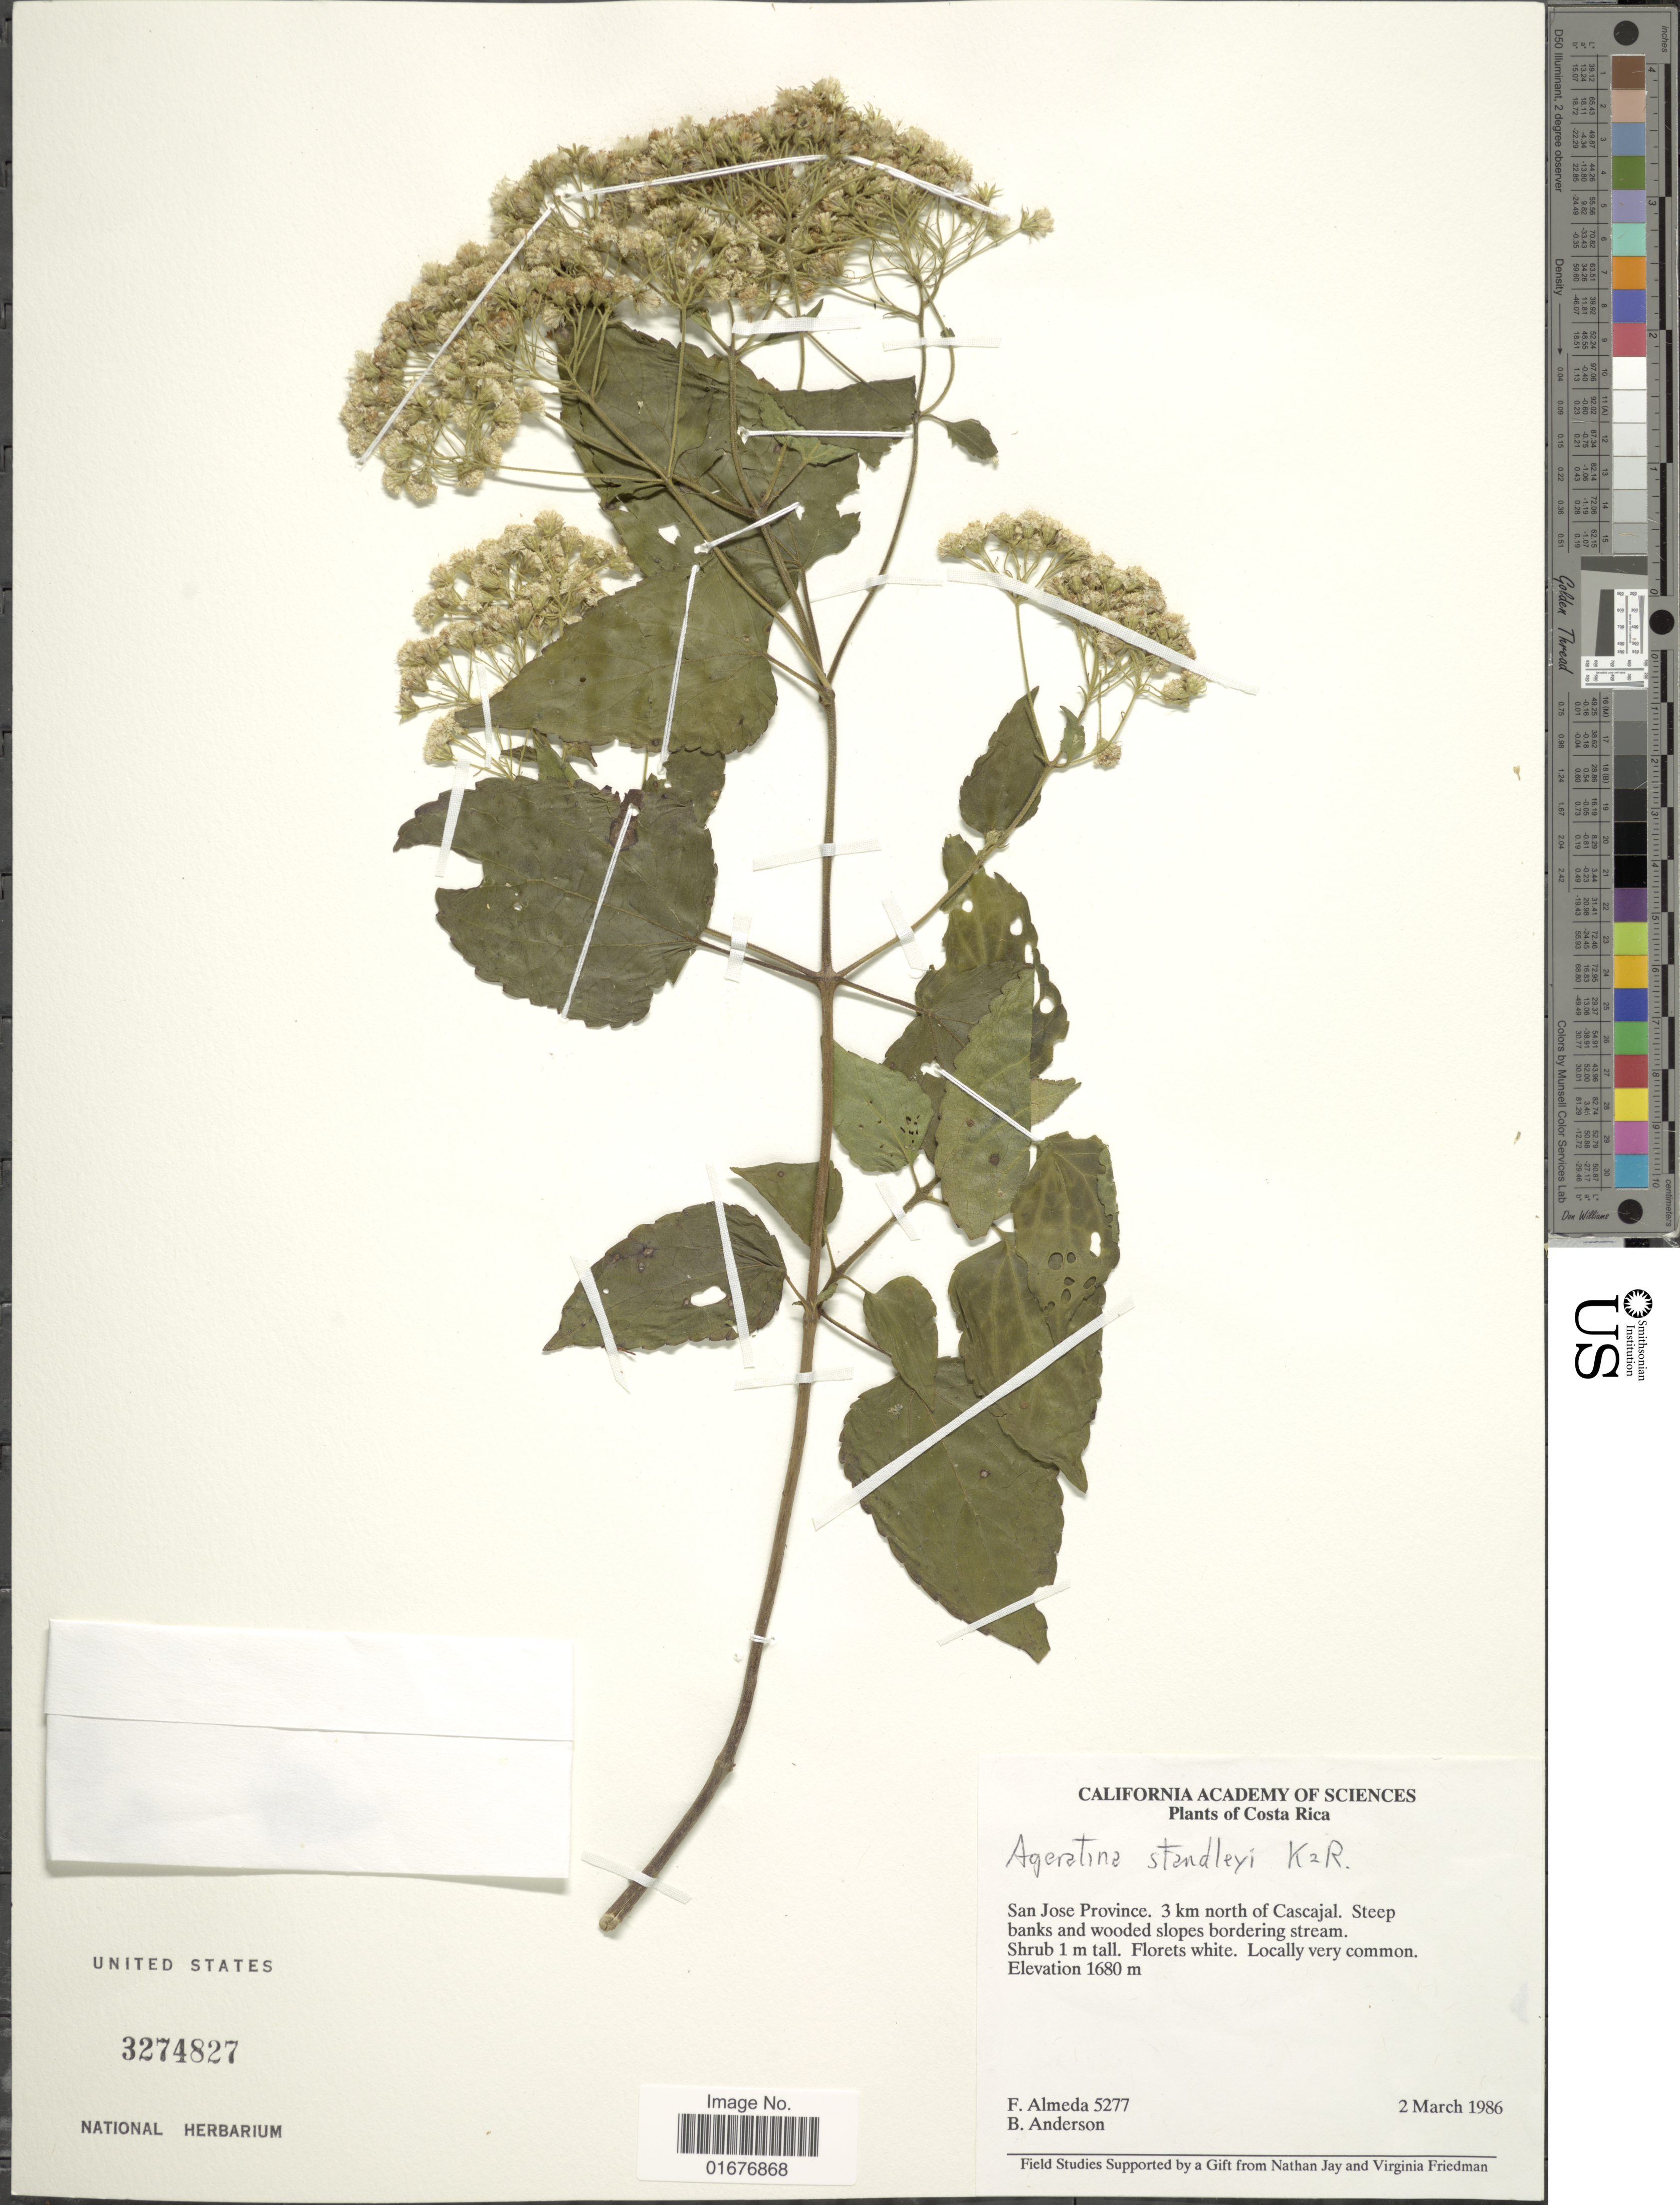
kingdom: Plantae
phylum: Tracheophyta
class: Magnoliopsida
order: Asterales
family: Asteraceae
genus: Ageratina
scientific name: Ageratina standleyi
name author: R.M. King & H. Rob.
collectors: F. Almeda & B. Anderson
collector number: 5277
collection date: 1986-03-02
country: Costa Rica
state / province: San José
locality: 3 km north of Cascajal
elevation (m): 1680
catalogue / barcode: US 3274827